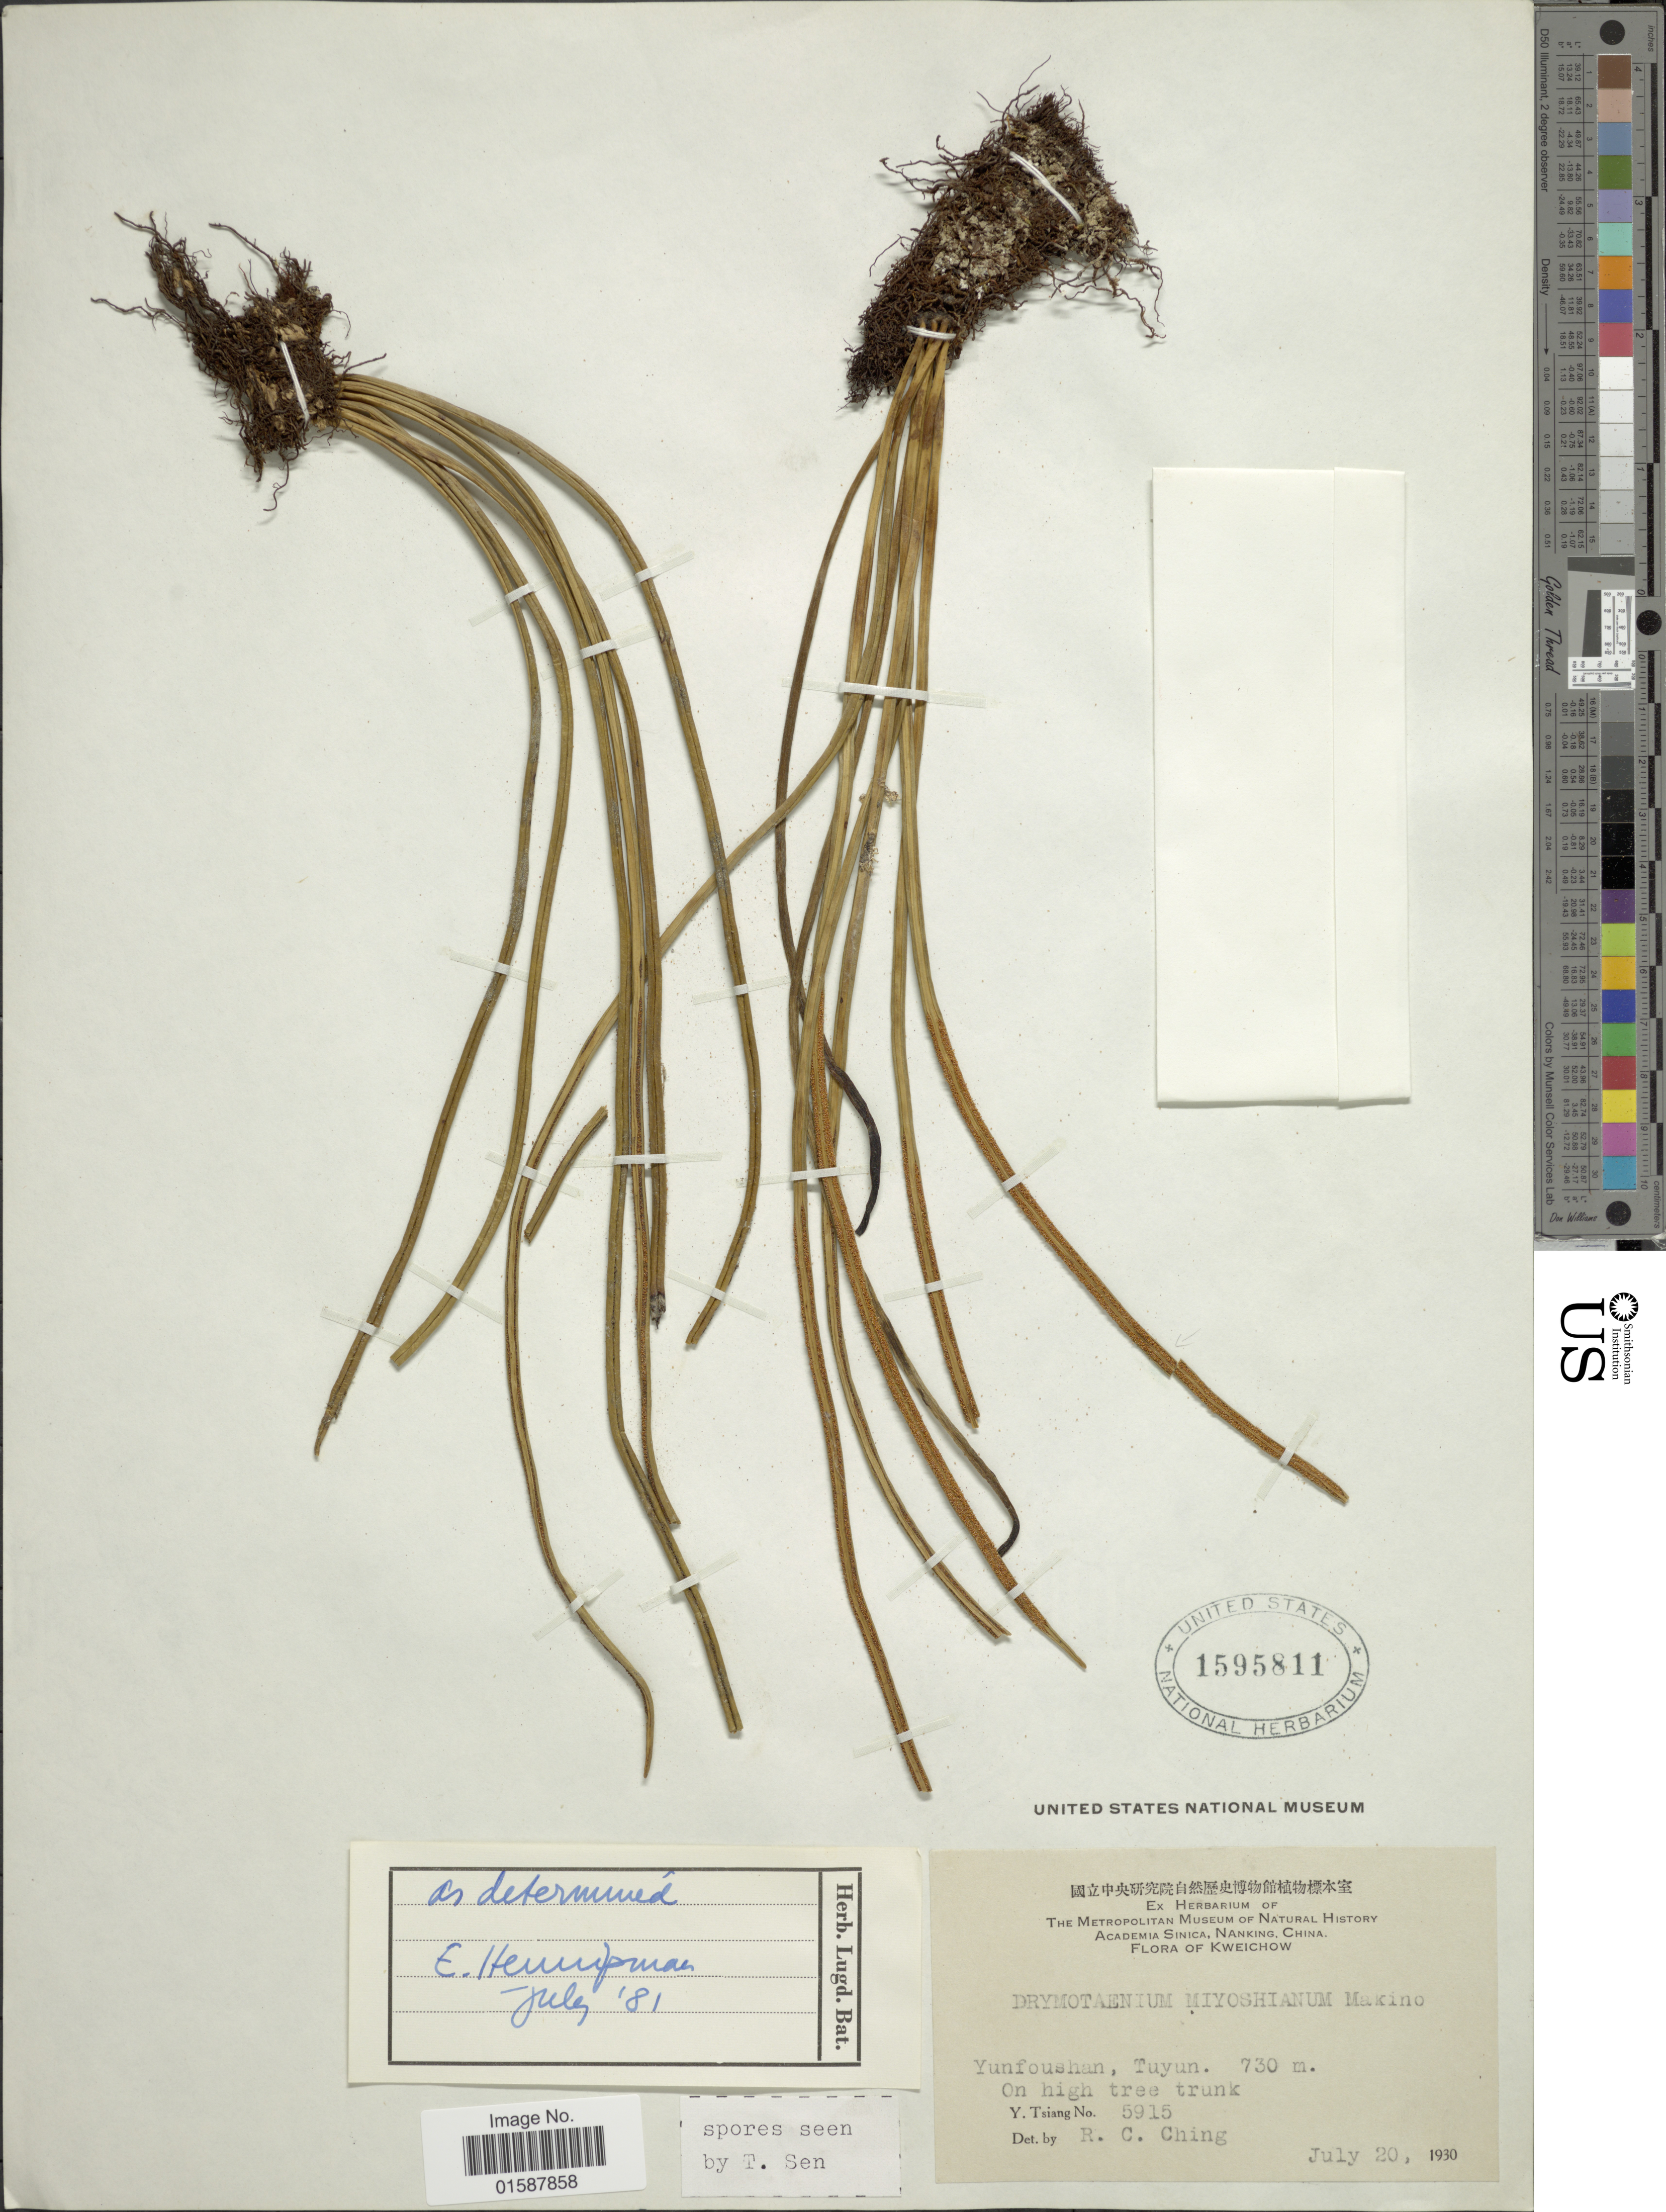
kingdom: Plantae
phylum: Tracheophyta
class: Polypodiopsida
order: Polypodiales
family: Polypodiaceae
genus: Lepisorus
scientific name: Lepisorus miyoshianus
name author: (Makino) Fraser-Jenk. & Subh. Chandra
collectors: Y. Tsiang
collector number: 5915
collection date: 1930-07-20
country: China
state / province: Guizhou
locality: Kweichow. Yunfoushan, Tuyun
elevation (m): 730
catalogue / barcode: US 1595811